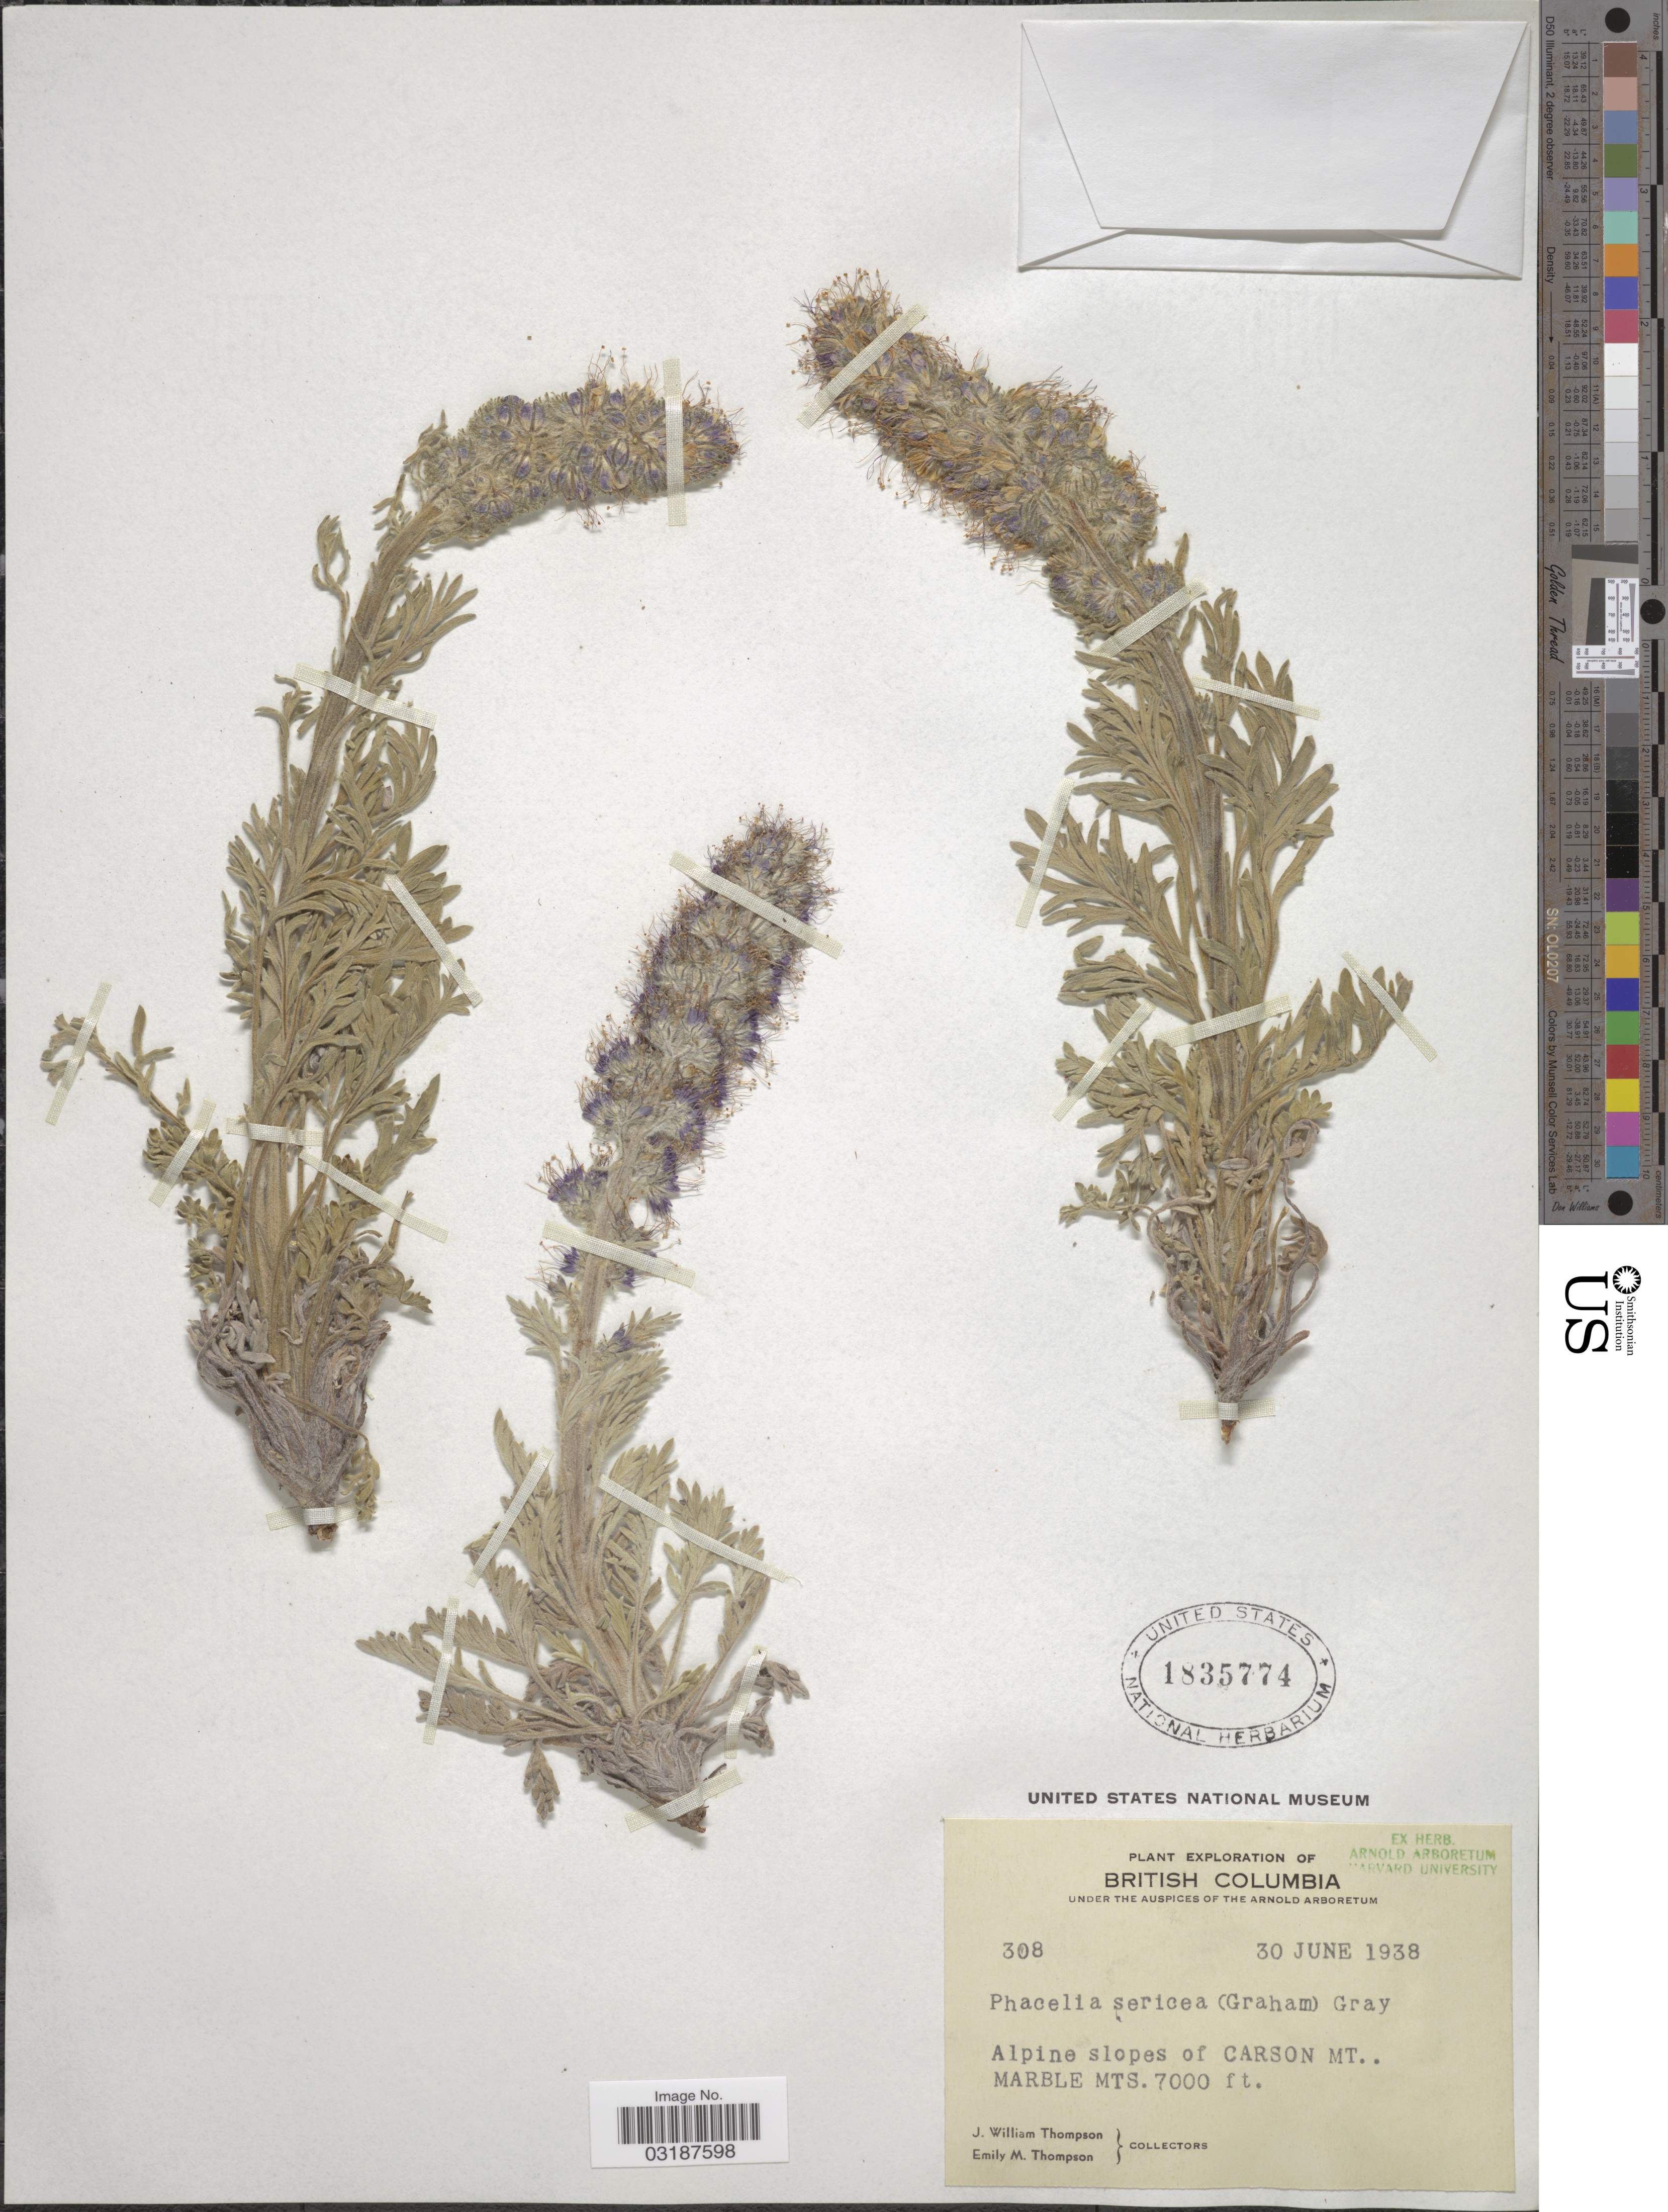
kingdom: Plantae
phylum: Tracheophyta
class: Magnoliopsida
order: Boraginales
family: Hydrophyllaceae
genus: Phacelia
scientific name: Phacelia sericea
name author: (Graham) A. Gray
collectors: J. W. Thompson & E. M. Thompson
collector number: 308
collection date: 1938-06-30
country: Canada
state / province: British Columbia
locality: Alpine slopes of CARSON MT. MARBLE MTS.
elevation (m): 2134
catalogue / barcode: US 1835774